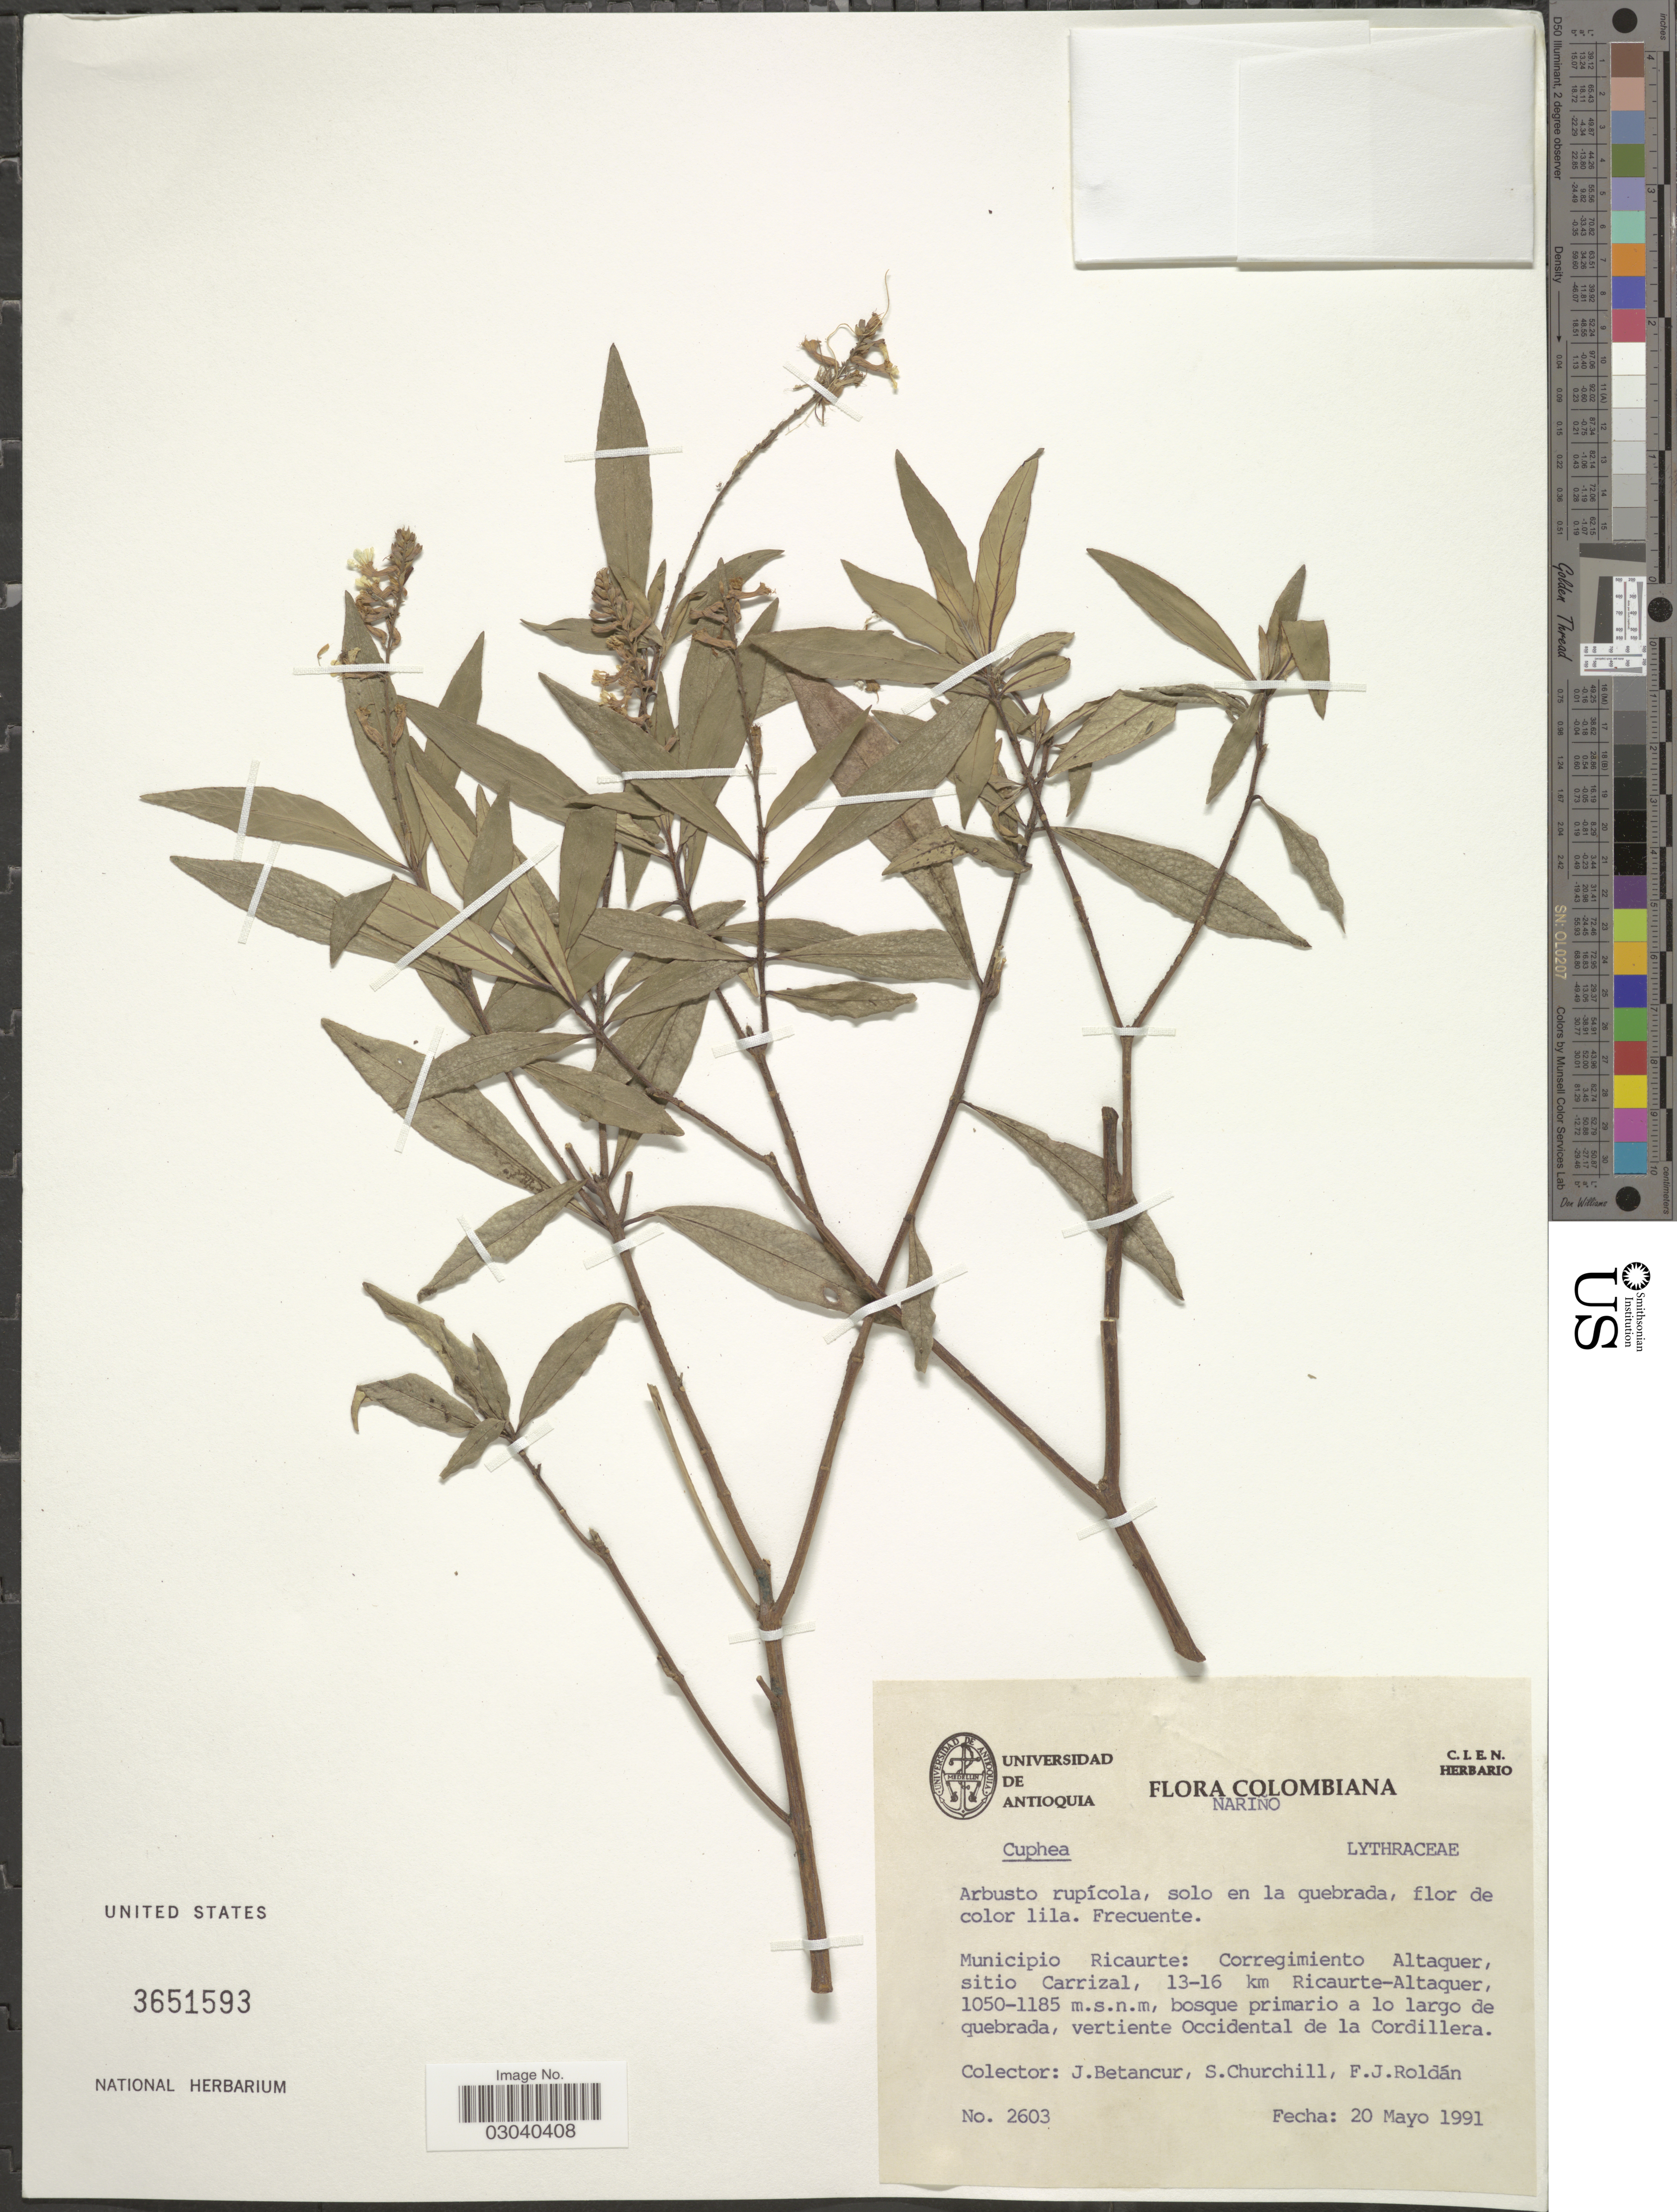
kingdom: Plantae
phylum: Tracheophyta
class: Magnoliopsida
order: Myrtales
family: Lythraceae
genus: Cuphea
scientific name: Cuphea sp.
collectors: J. Betancur, S. Churchill & F. J. Roldán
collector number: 2603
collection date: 1991-05-20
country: Colombia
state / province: Nariño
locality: Municipio Ricaurte: Corregimiento Altaquer, sitio Carrizal, 13-16 km RicaurteAltaquer. Vertiente Occidental de la Cordillera.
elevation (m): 1050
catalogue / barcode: US 3651593